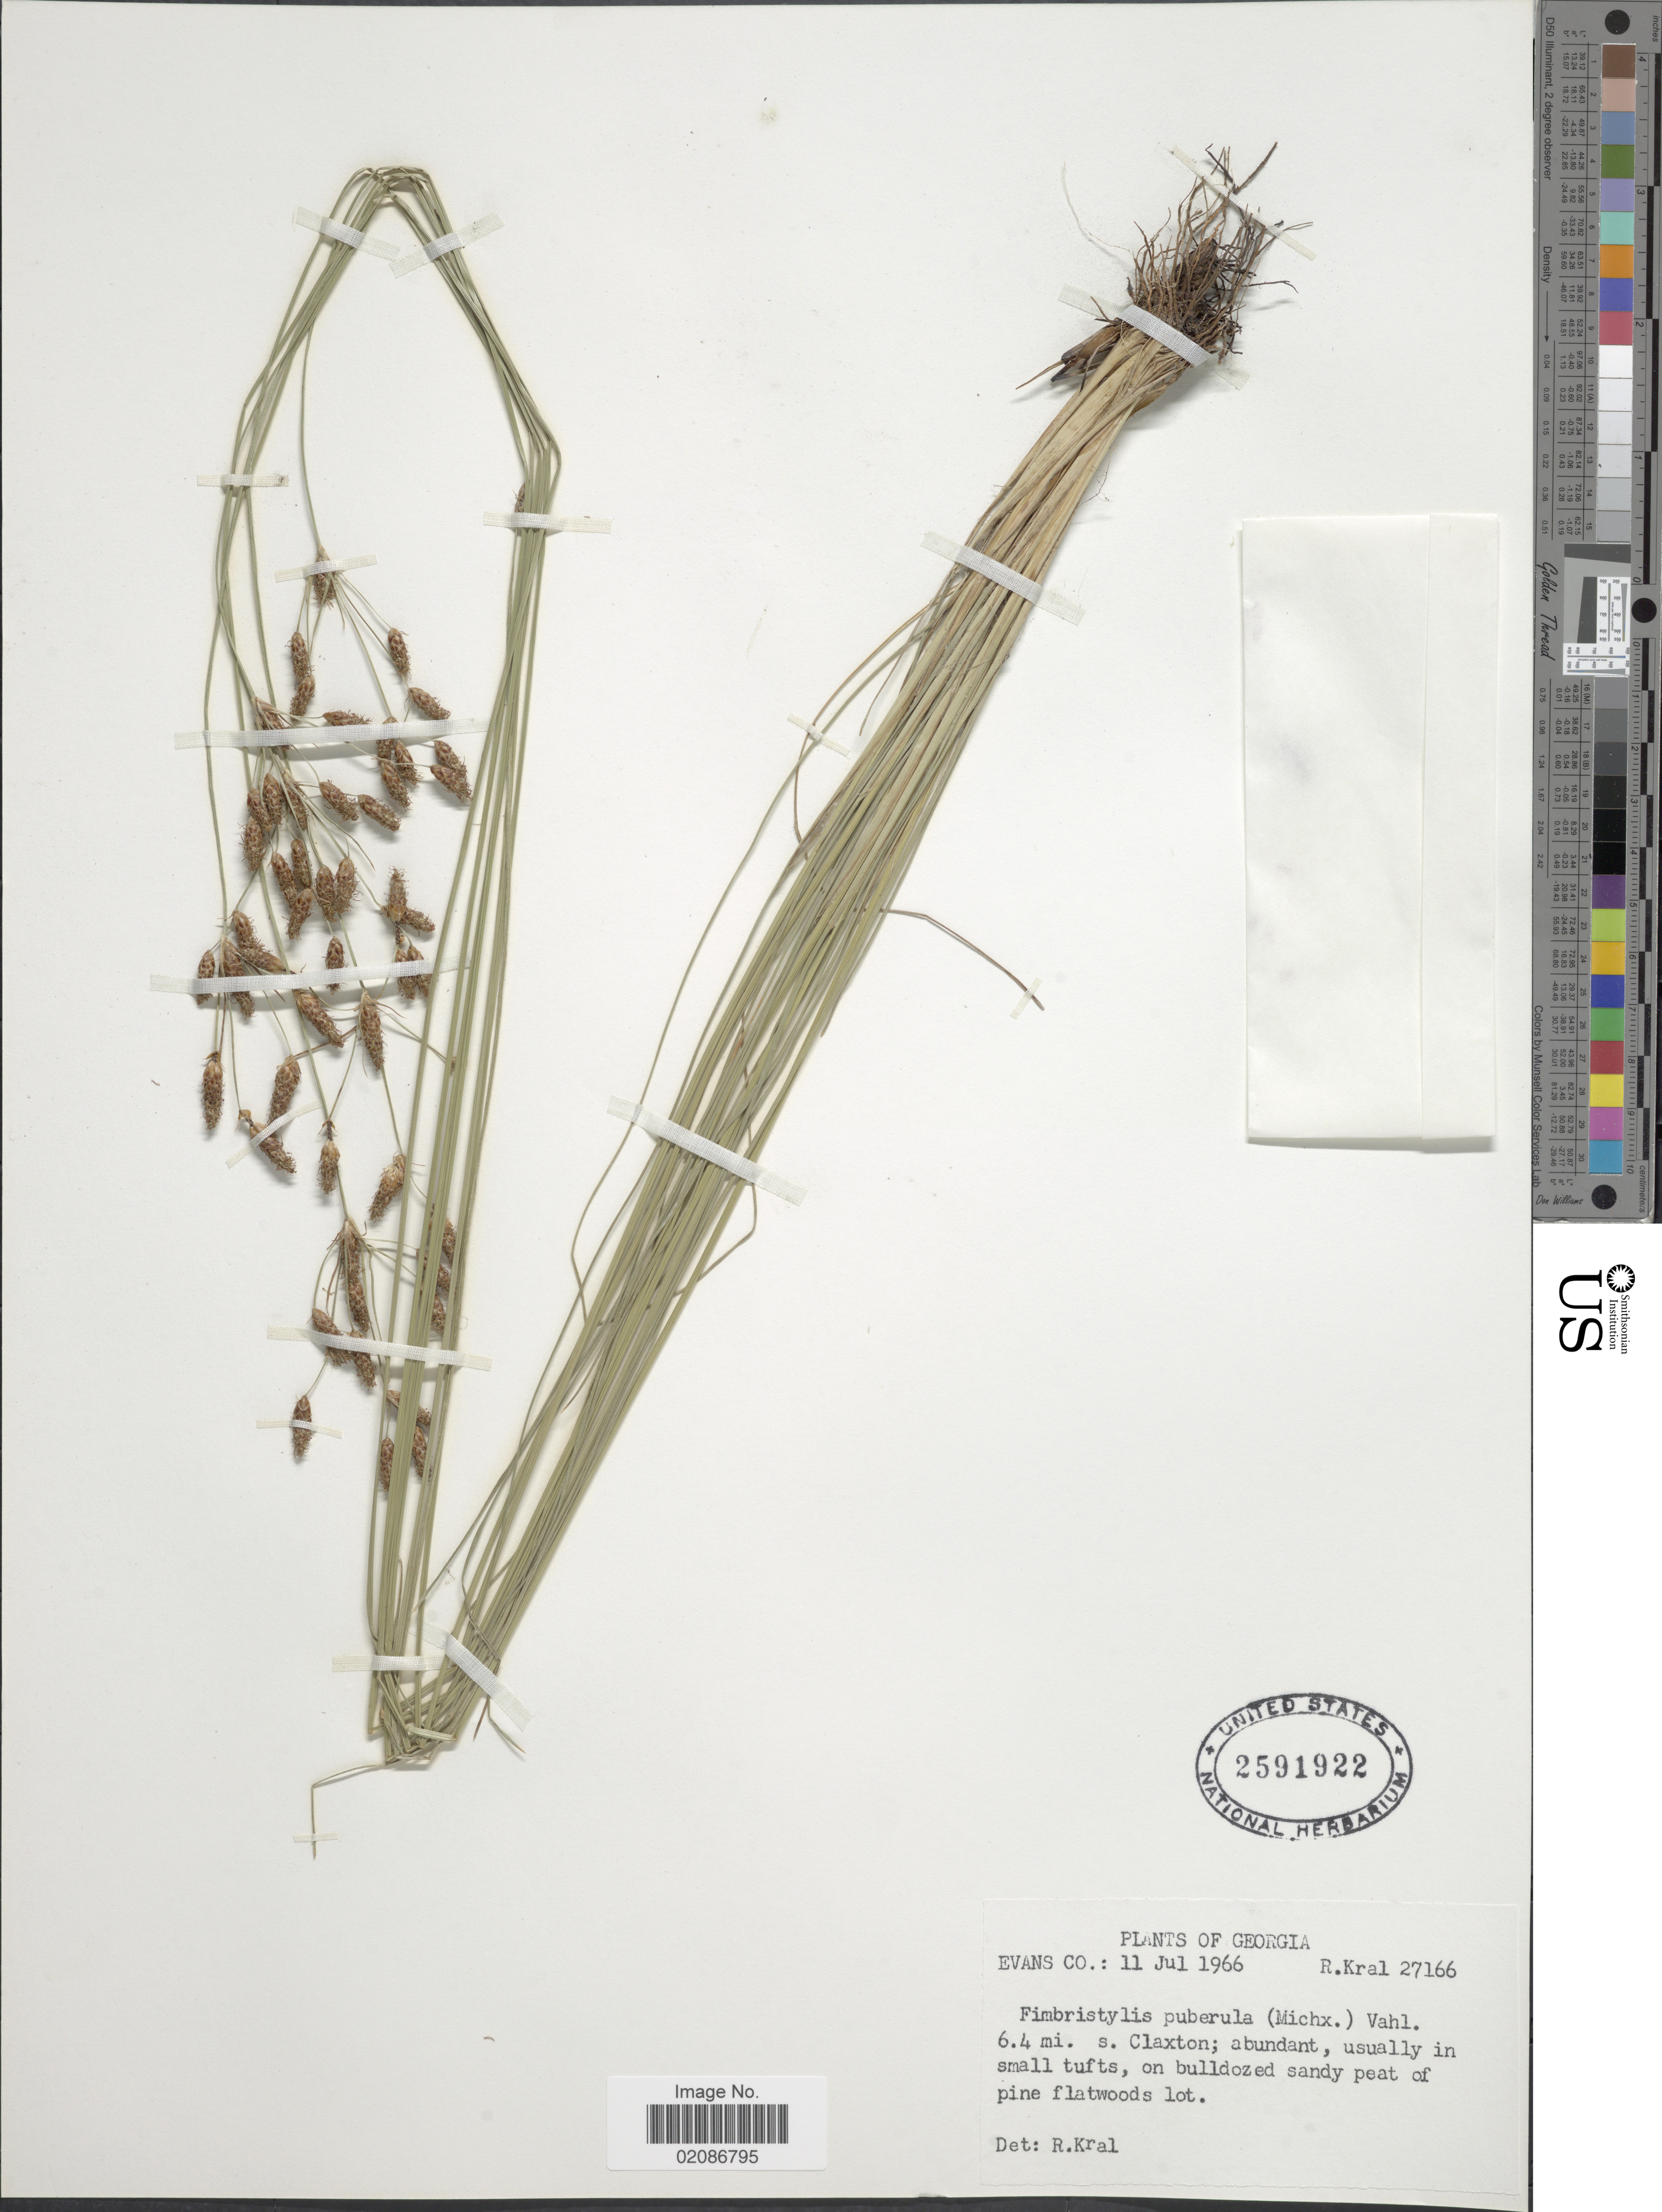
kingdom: Plantae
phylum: Tracheophyta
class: Liliopsida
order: Poales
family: Cyperaceae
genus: Fimbristylis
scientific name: Fimbristylis puberula var. puberula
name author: (Michx.) Vahl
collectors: R. Kral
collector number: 27166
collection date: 1966-07-11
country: United States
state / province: Georgia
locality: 6.4 mi. s. Claxton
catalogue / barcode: US 2591922